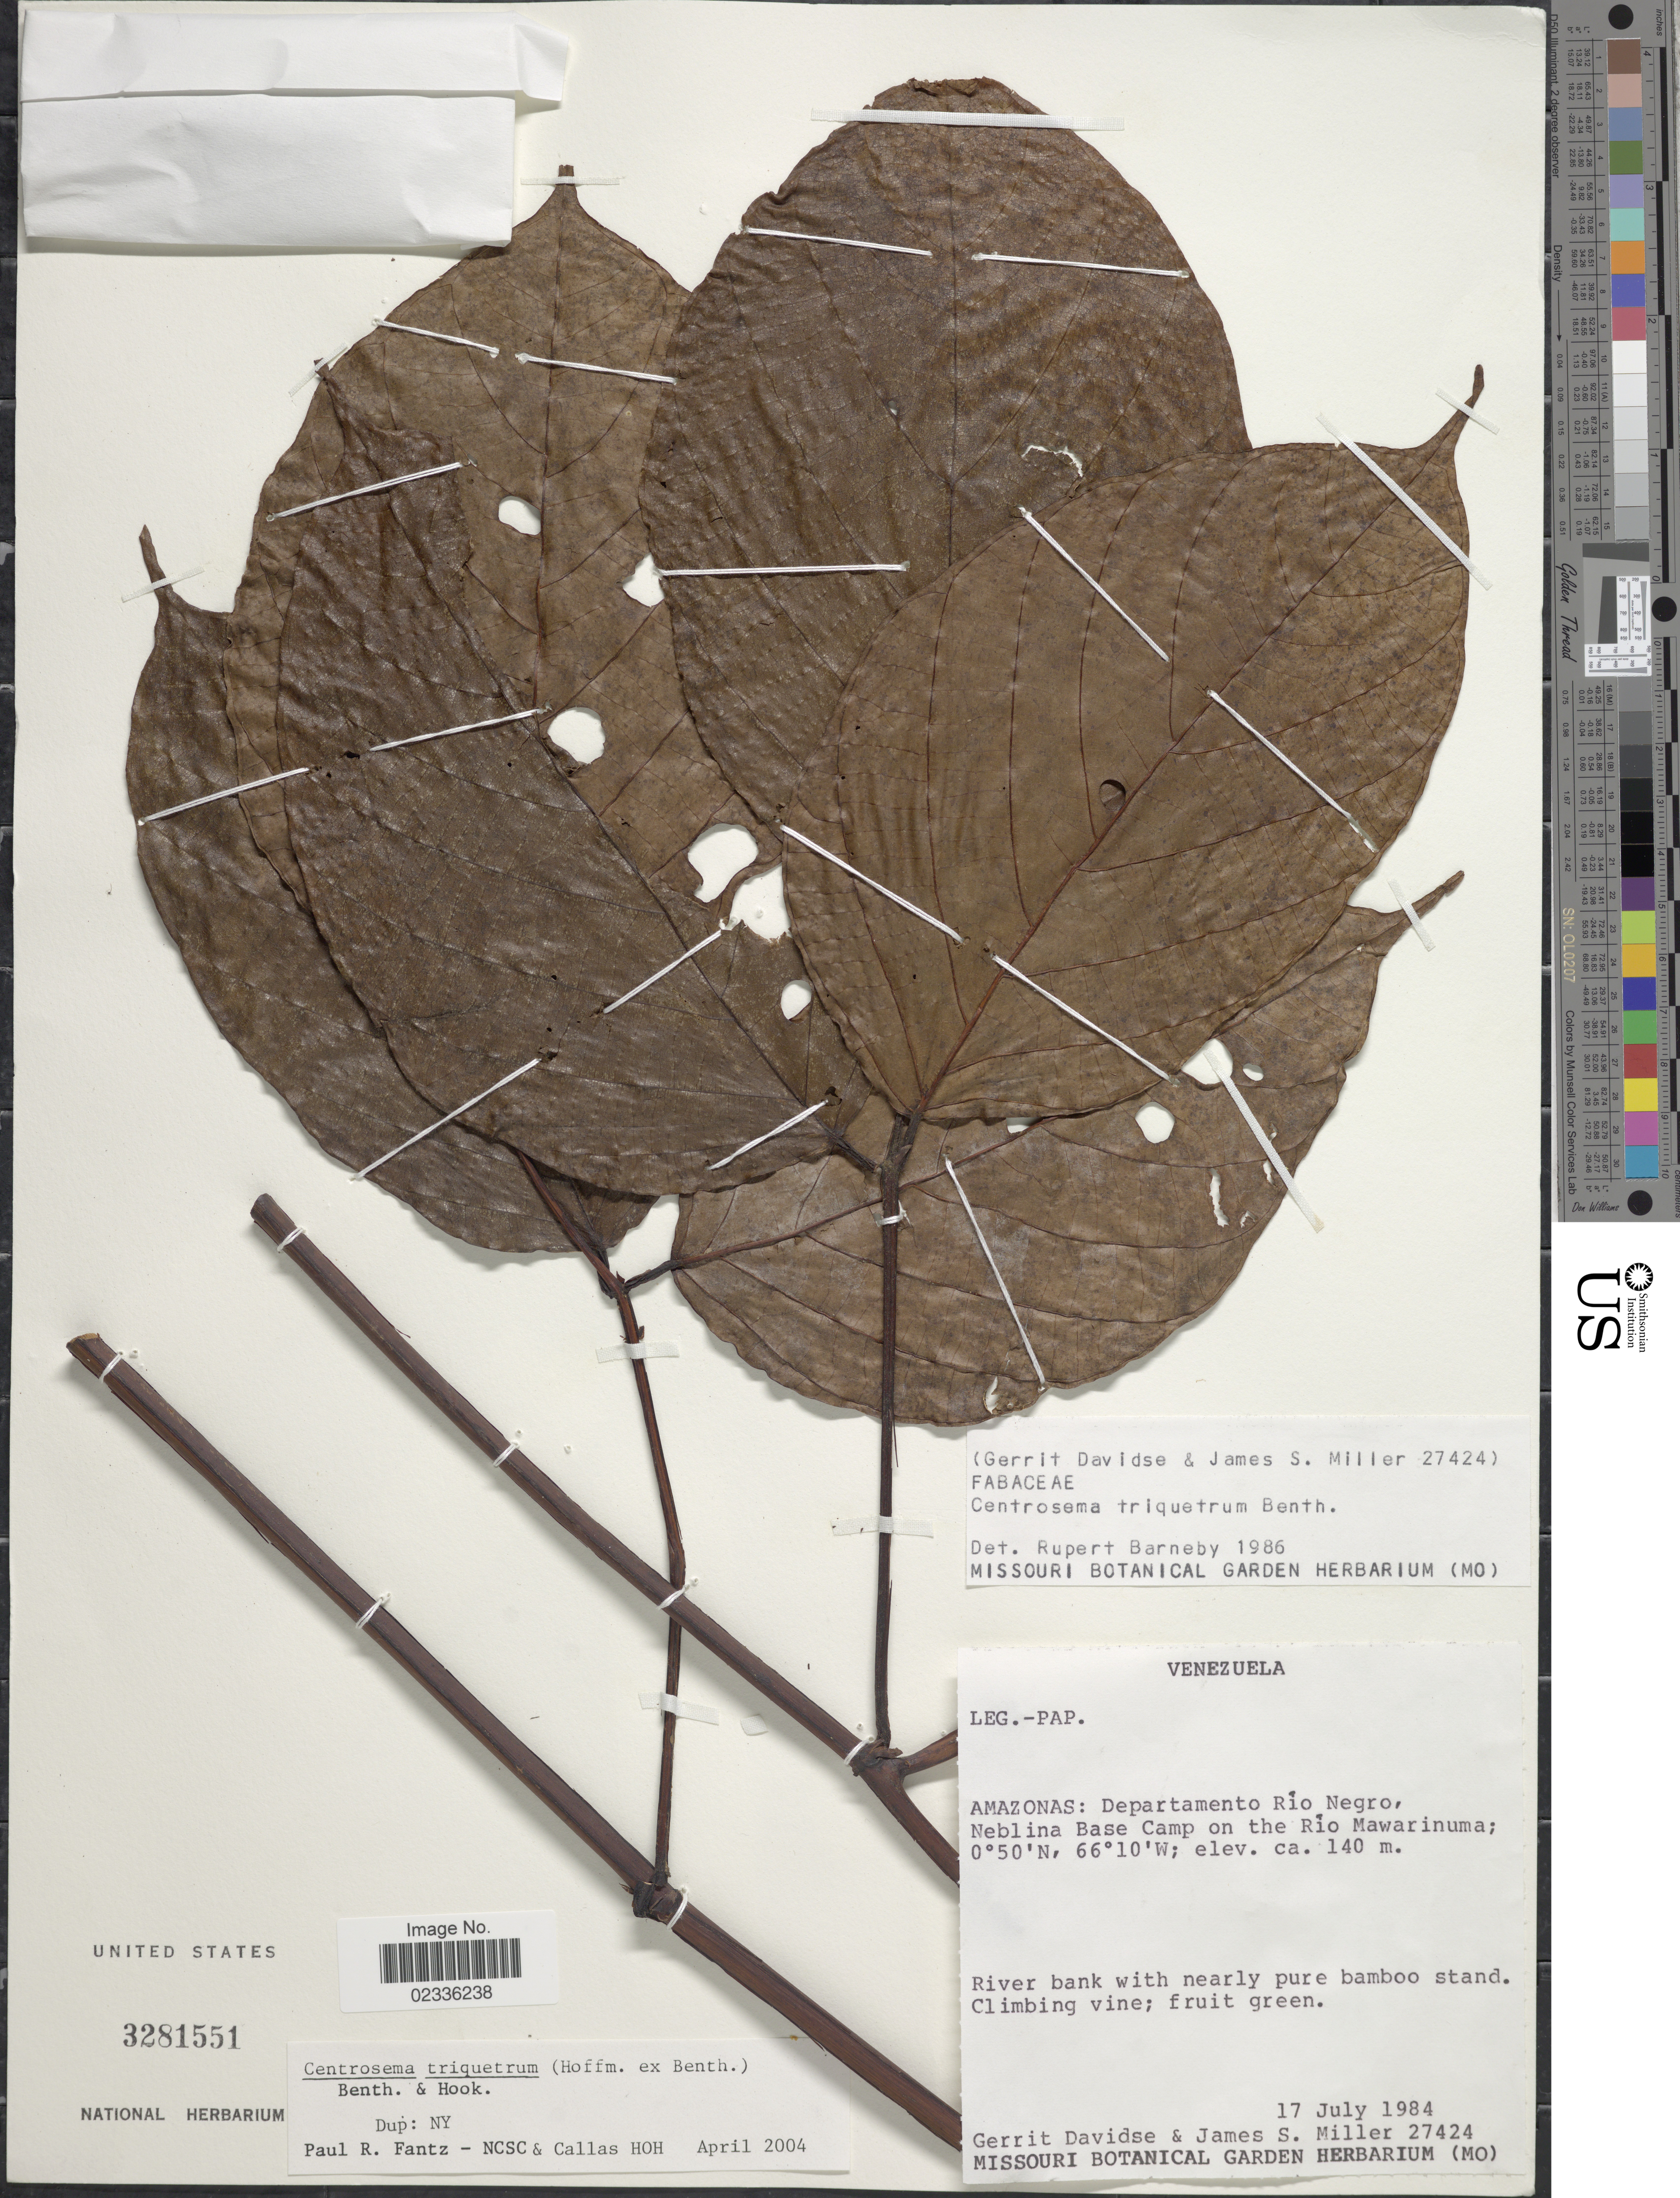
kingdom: Plantae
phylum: Tracheophyta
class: Magnoliopsida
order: Fabales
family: Fabaceae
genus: Centrosema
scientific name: Centrosema triquetrum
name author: Benth.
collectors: G. Davidse & J. S. Miller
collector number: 27424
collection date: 1984-07-17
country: Venezuela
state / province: Amazonas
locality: Amazonas: Departamento Rio Negro, Neblina Base Camp on the Rio Mawarinuma.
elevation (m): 140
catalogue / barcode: US 3281551